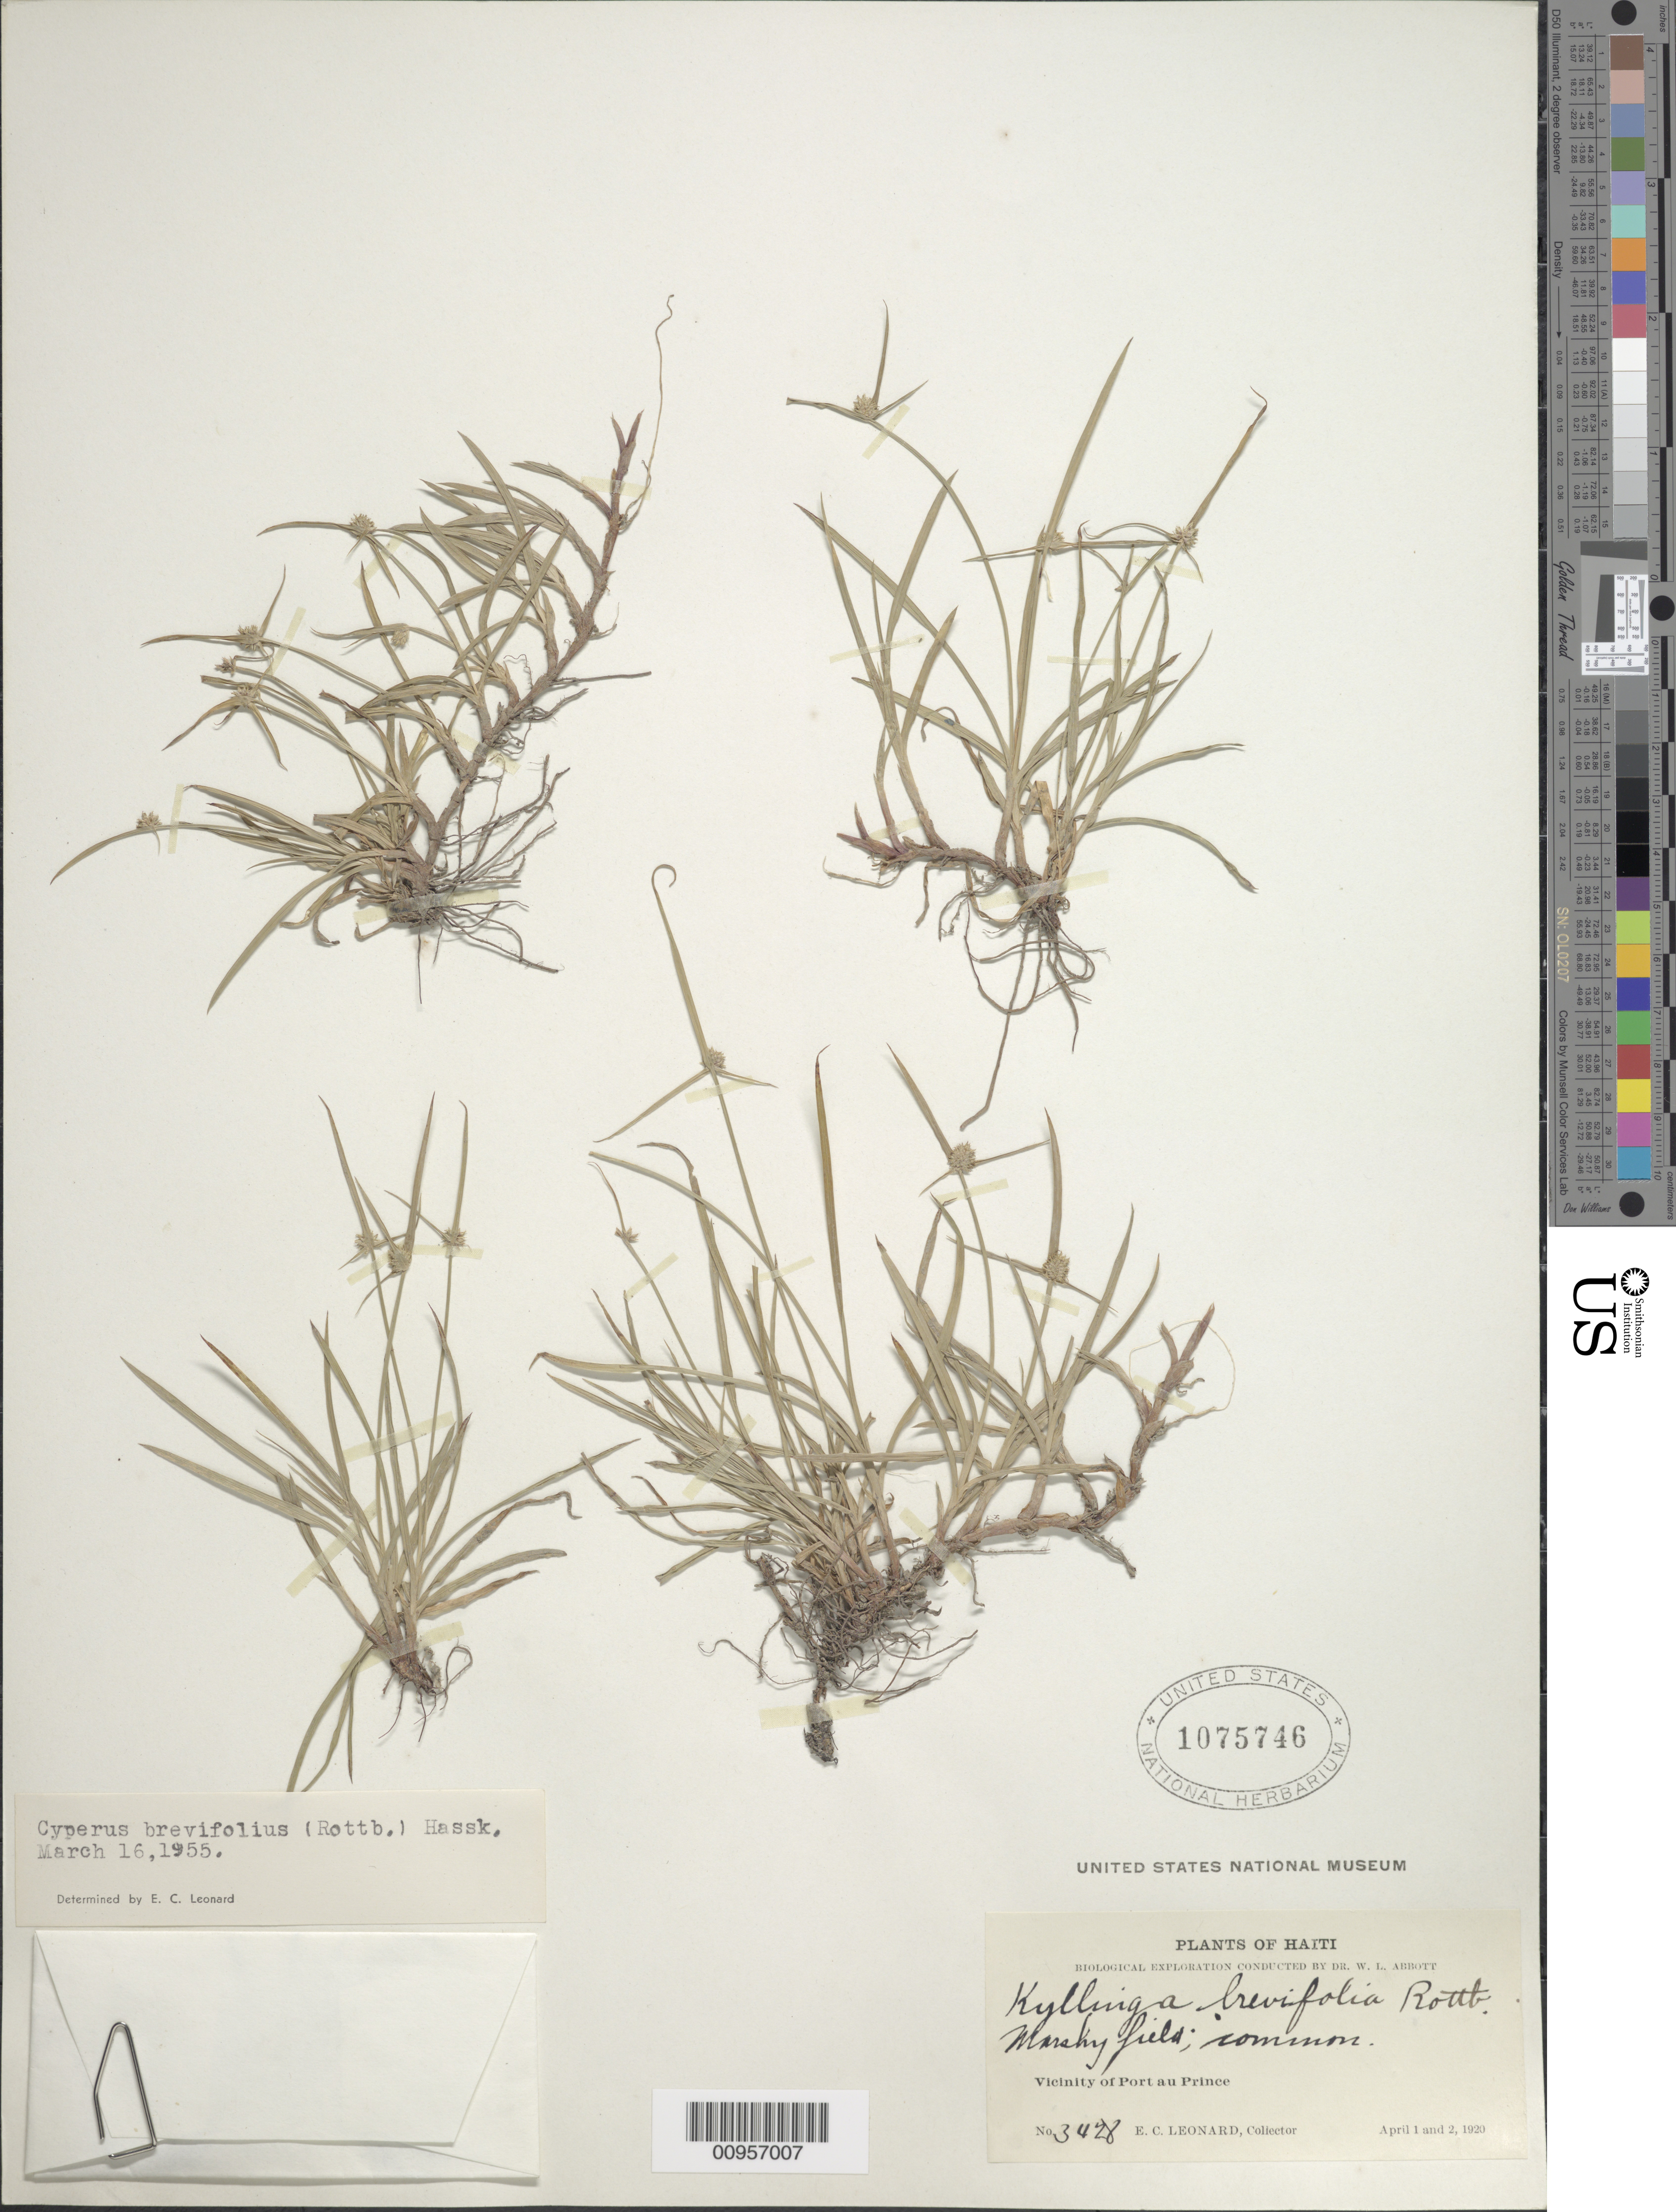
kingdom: Plantae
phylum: Tracheophyta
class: Liliopsida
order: Poales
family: Cyperaceae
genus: Cyperus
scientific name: Cyperus brevifolius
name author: (Rottb.) Hassk.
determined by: Strong, M. T., (US), Smithsonian Institution - National Museum of Natural History (UNITED STATES)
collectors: E. C. Leonard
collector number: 3428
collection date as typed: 01 Apr 1920 and 02 Apr 1920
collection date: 1920-04-01,1920-04-02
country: Haiti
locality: Vicinity of Port au Prince, marshy field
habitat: Marshy field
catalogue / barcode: US 1075746